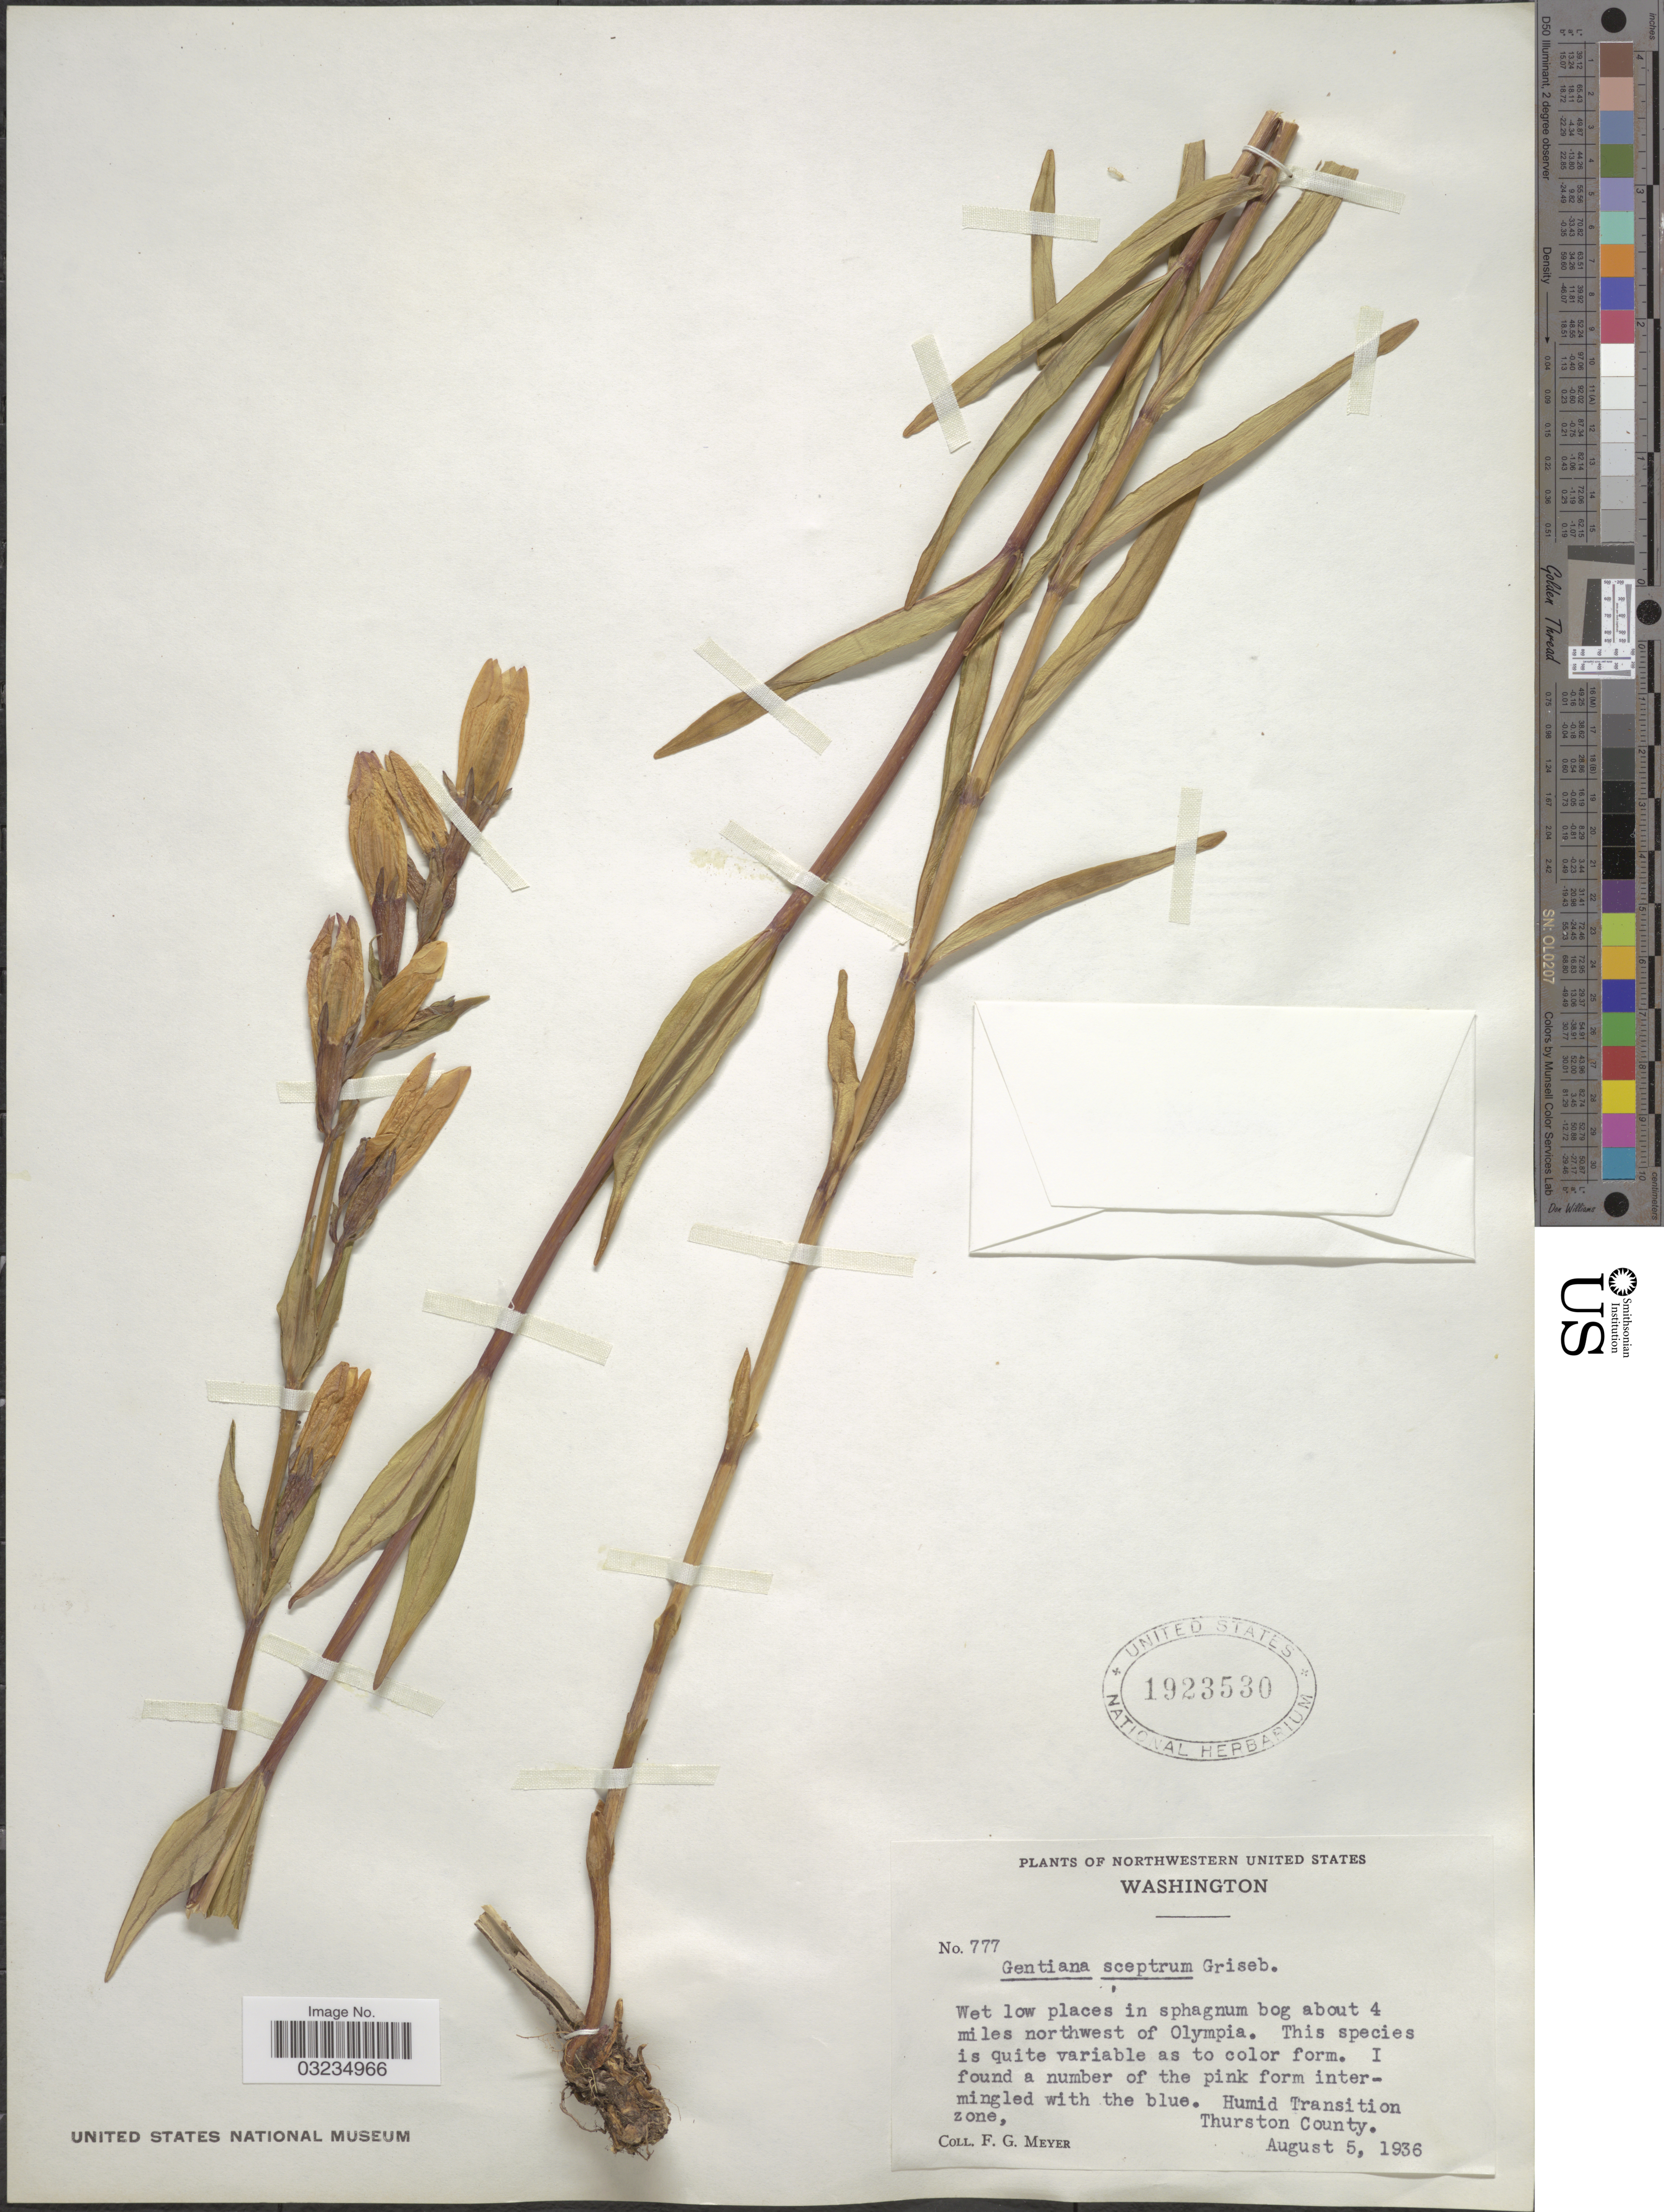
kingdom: Plantae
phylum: Tracheophyta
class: Magnoliopsida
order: Gentianales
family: Gentianaceae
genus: Gentiana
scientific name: Gentiana sceptrum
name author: Griseb.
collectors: F. G. Meyer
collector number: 777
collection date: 1936-08-05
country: United States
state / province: Washington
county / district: Thurston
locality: Northwestern United States. Wet low places in sphagnum bog about 4 miles northwest of Olympia. Humid Transition zone, Thurston County.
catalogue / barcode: US 1923530